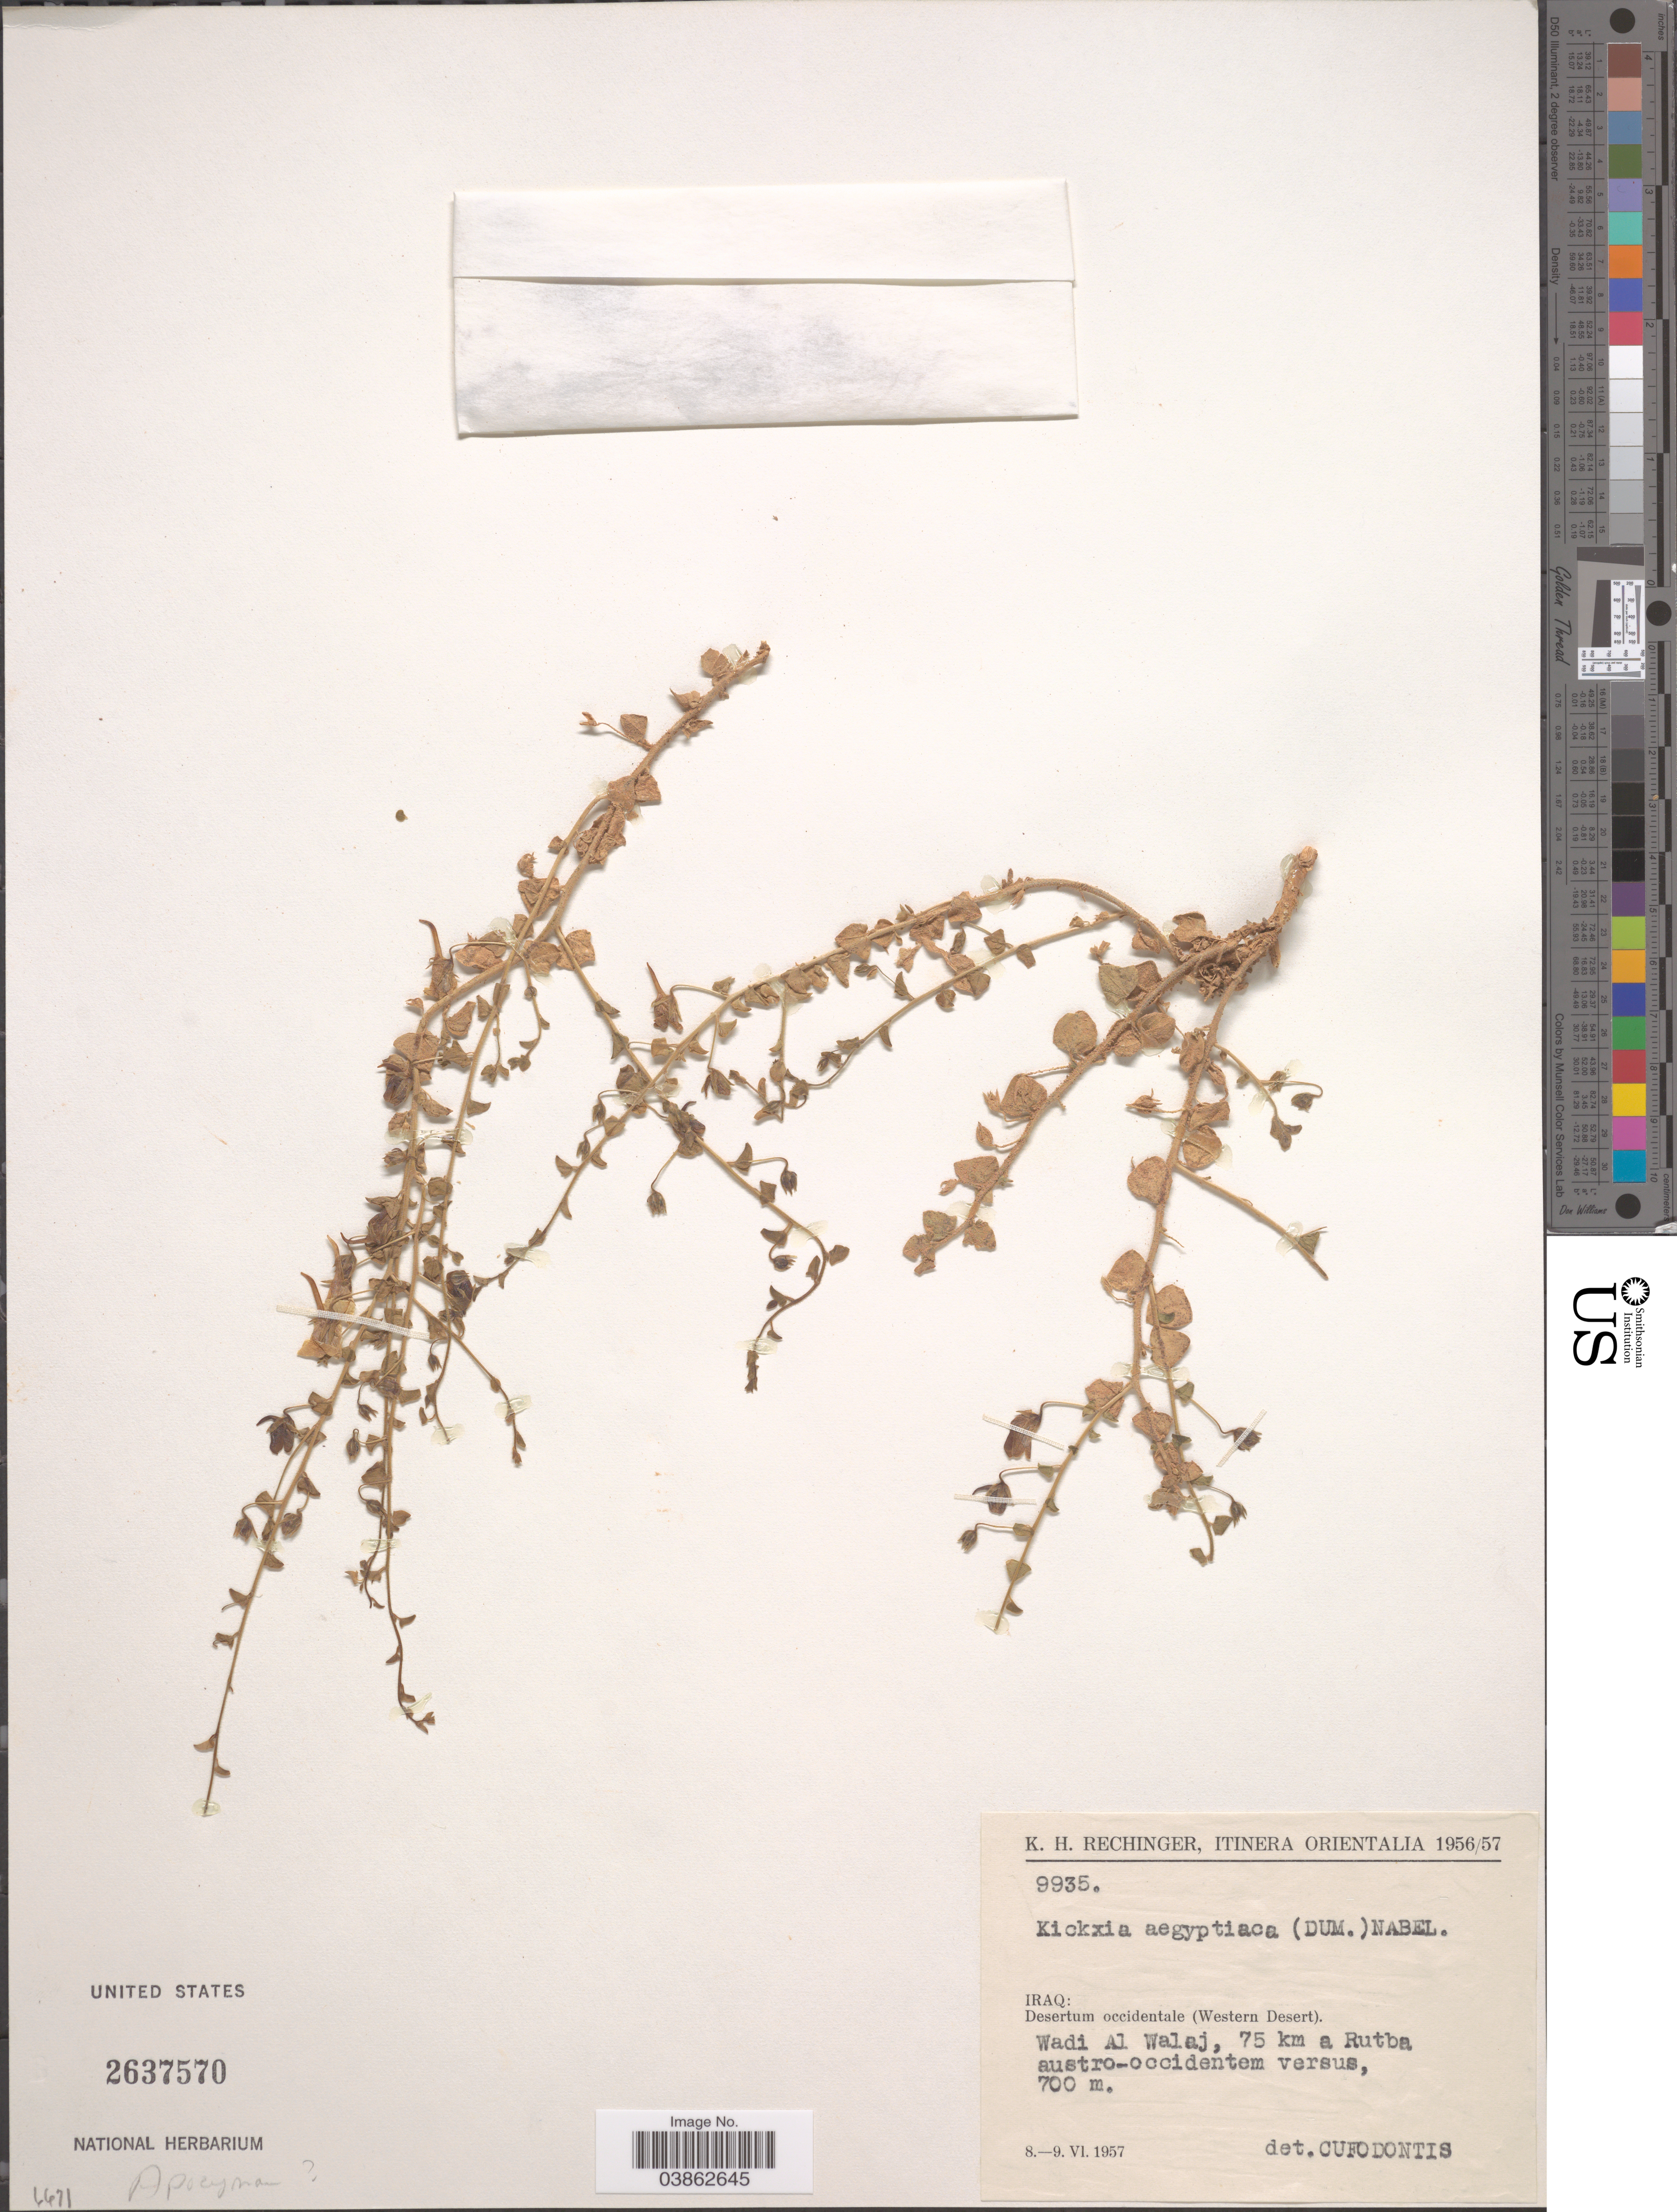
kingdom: Plantae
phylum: Tracheophyta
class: Magnoliopsida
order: Lamiales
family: Plantaginaceae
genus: Elatinoides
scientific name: Elatinoides aegyptiaca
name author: (L.) Wettst.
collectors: K. H. Rechinger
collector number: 9935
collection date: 1957-06-08/1957-06-09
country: Iraq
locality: Desertum occidentale (Western Desert). Wadi Al Walaj, 75 km a Rutba austro-occidentem versus.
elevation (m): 700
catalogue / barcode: US 2637570